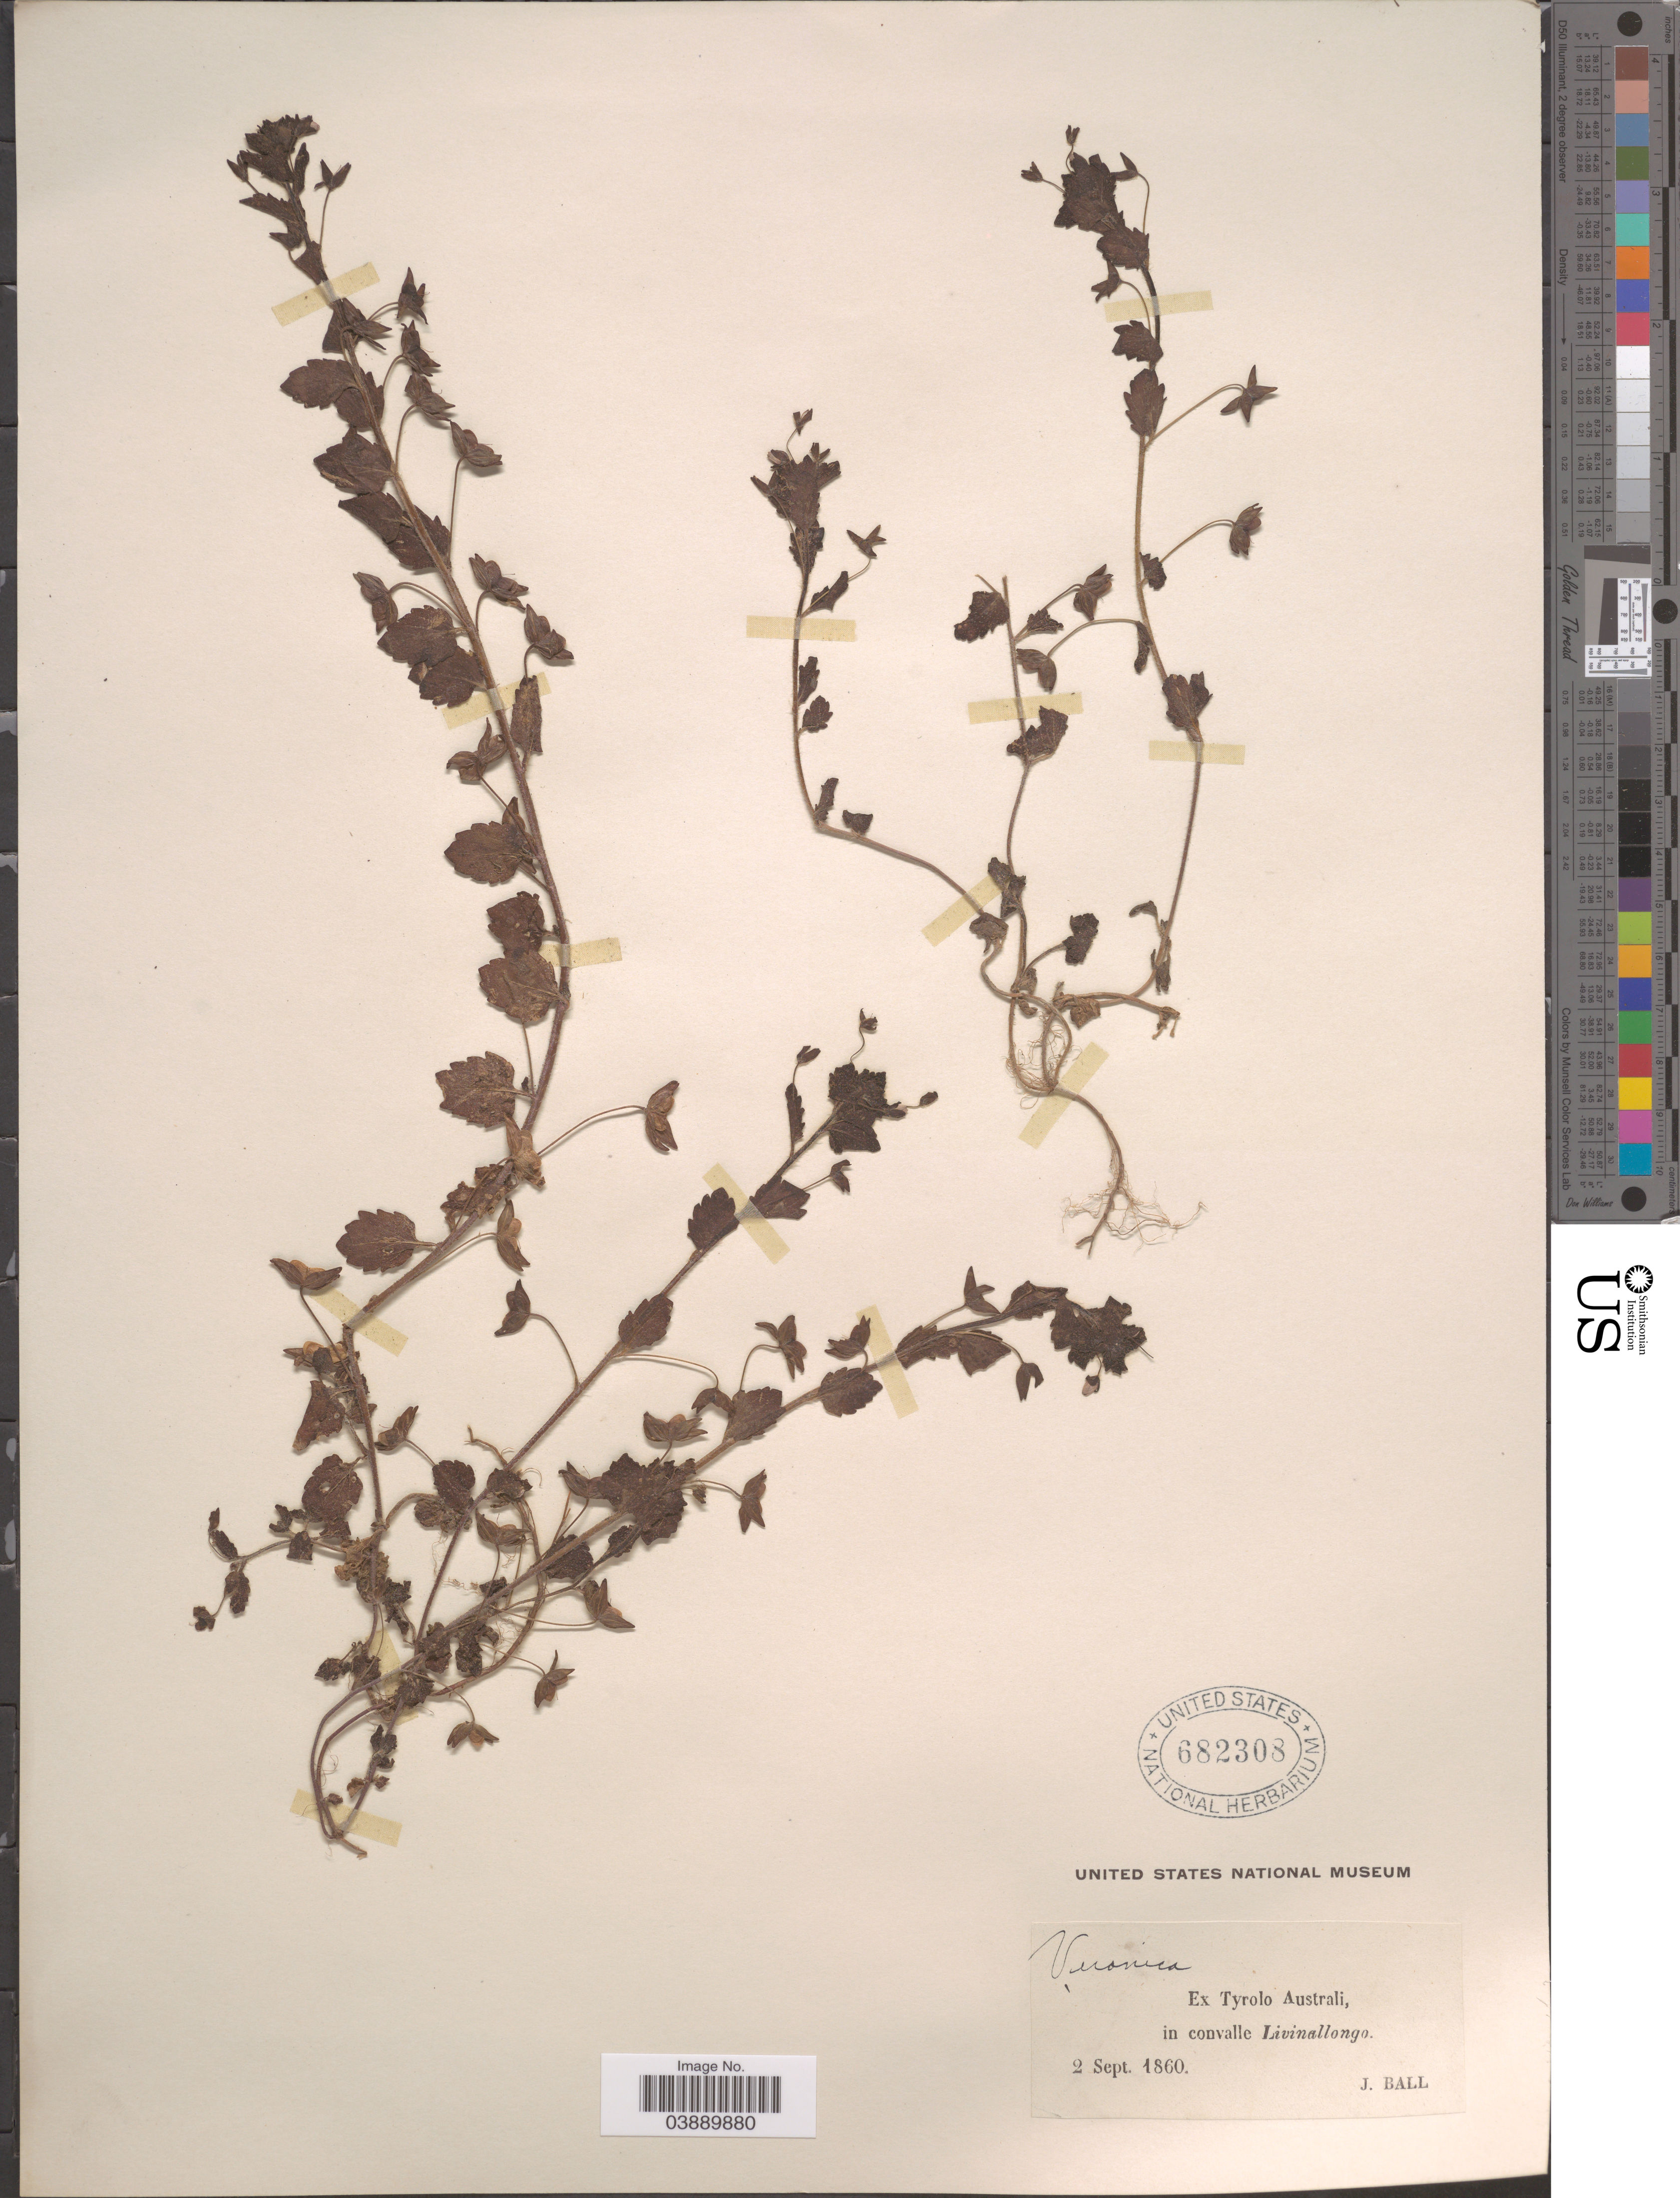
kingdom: Plantae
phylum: Tracheophyta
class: Magnoliopsida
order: Lamiales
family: Plantaginaceae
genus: Veronica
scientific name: Veronica persica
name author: Poir.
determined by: Albach, Dirk C.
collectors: J. Ball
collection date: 1860-09-02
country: Italy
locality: Ex Tyrolo Australi, in convalle Livinallongo.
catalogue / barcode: US 682308